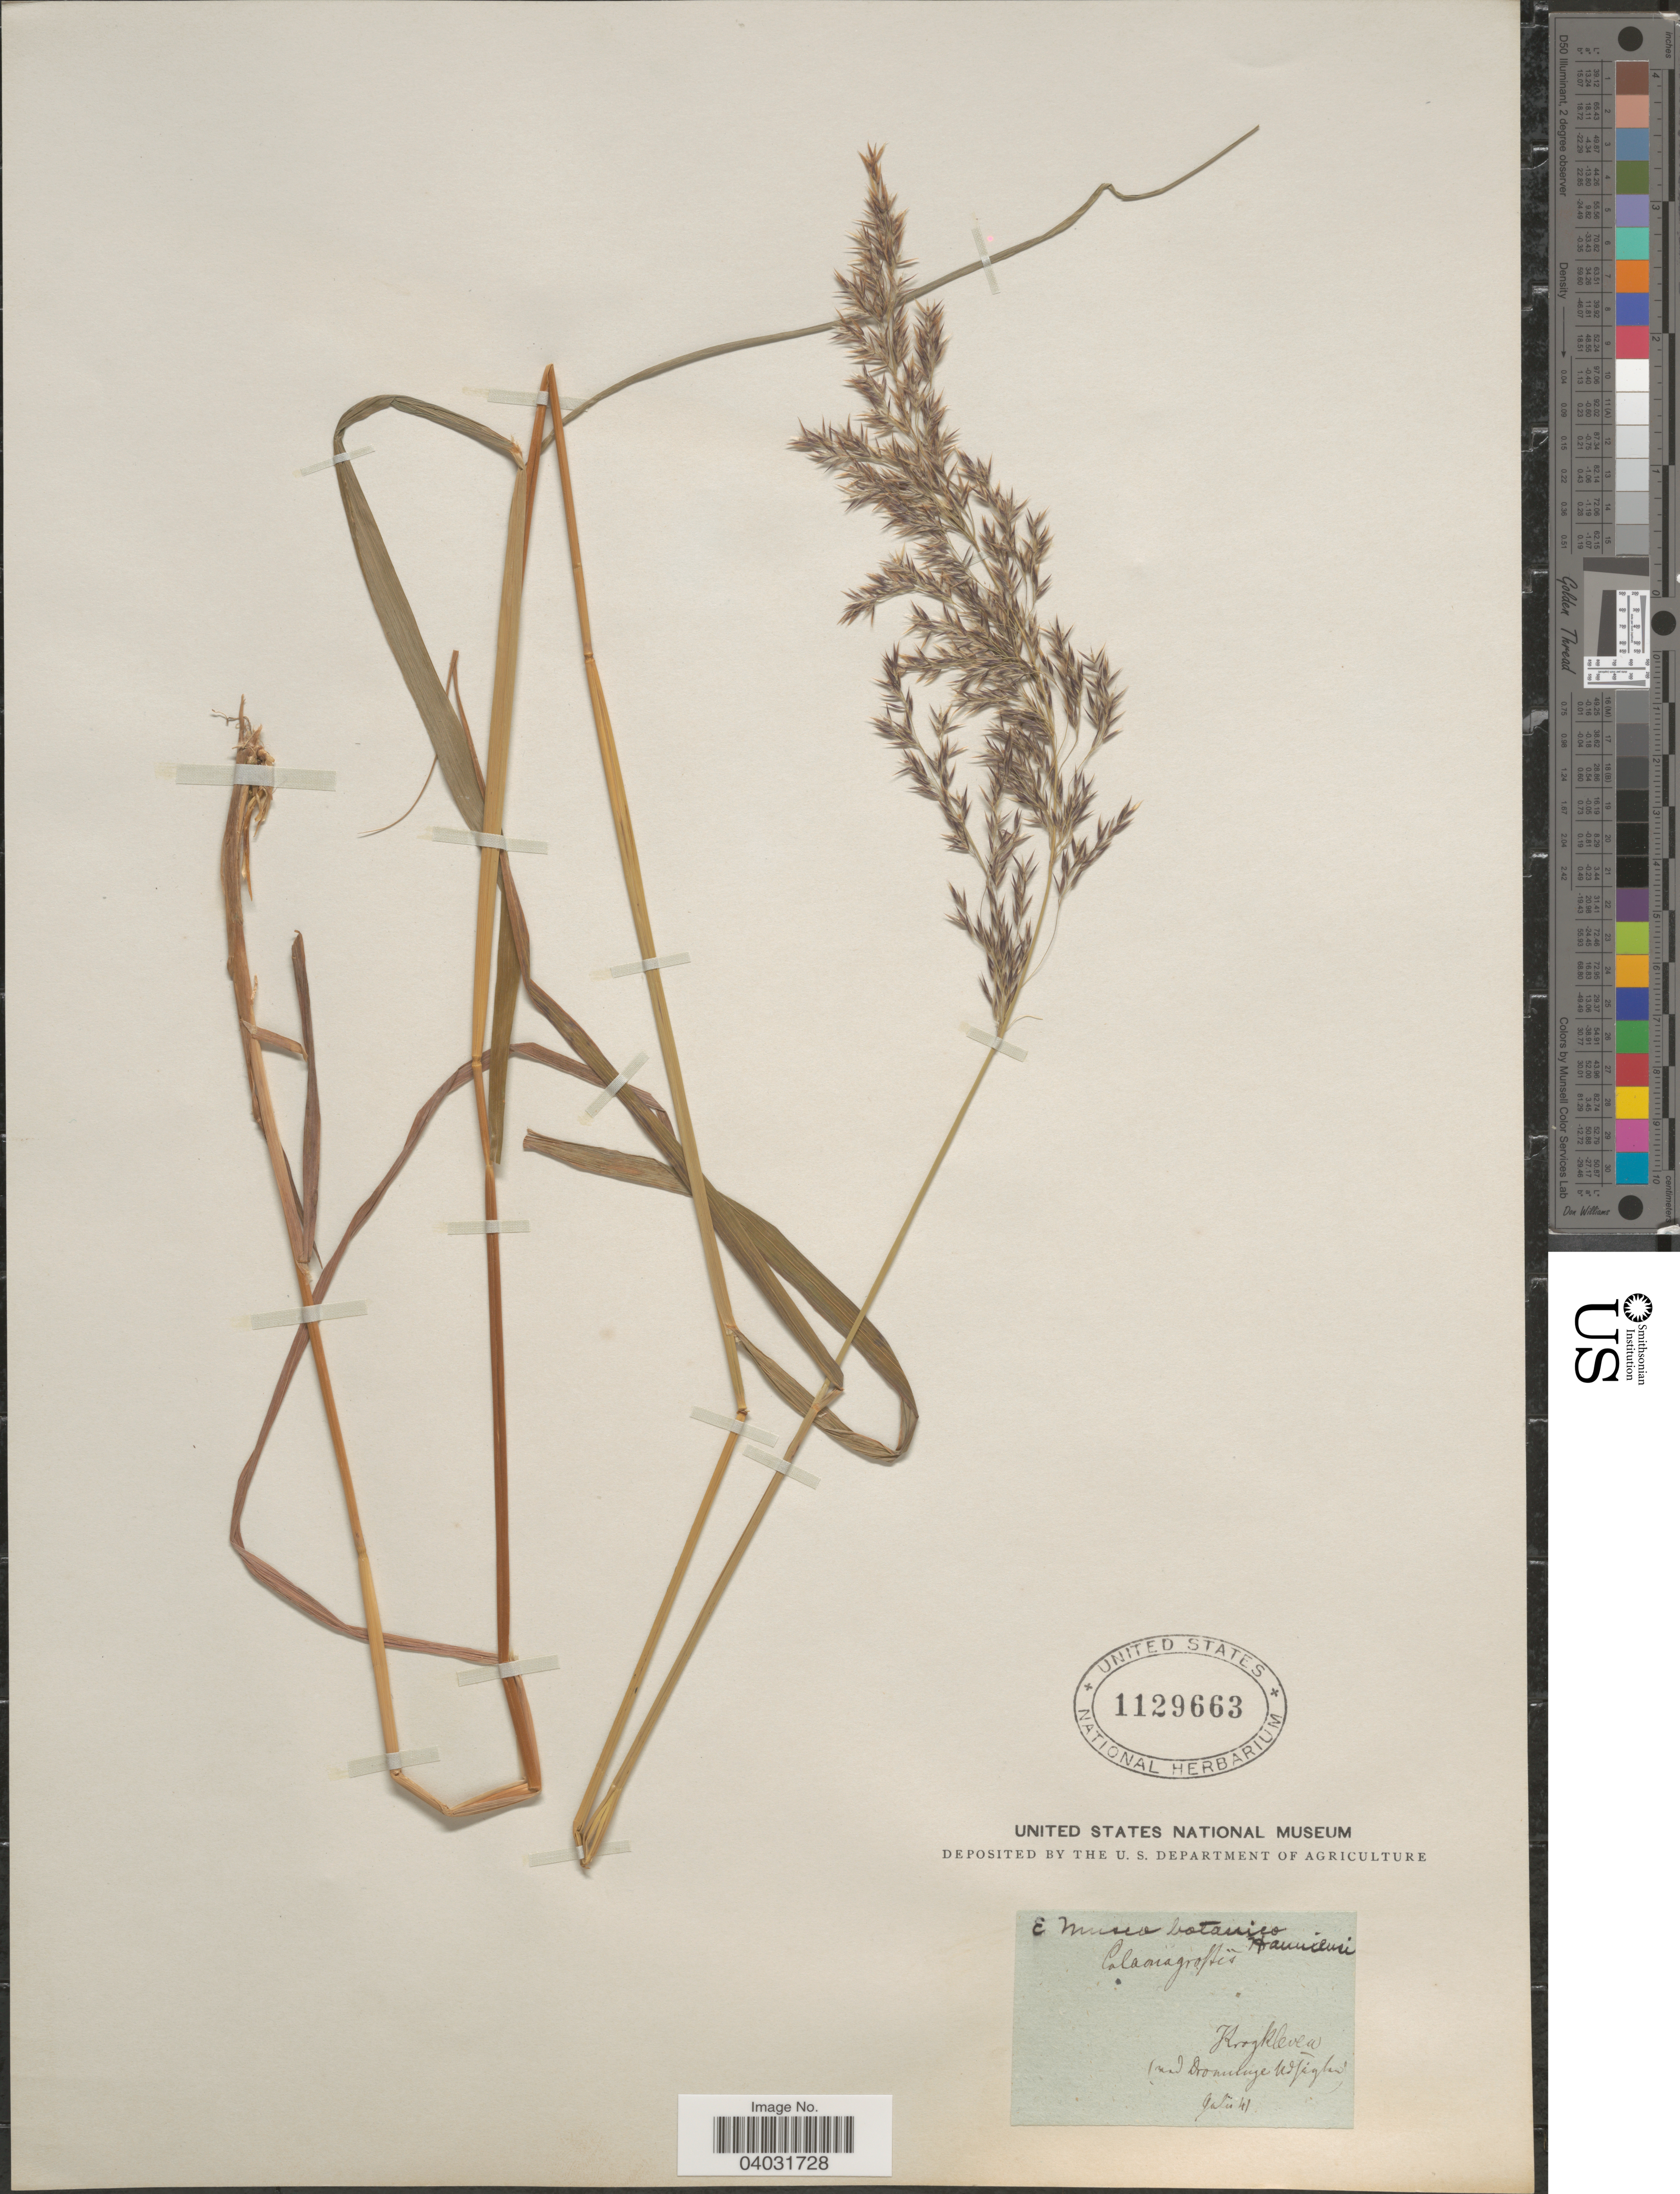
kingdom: Plantae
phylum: Tracheophyta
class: Liliopsida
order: Poales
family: Poaceae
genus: Calamagrostis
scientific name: Calamagrostis sp.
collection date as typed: Transcribed d/m/y: /7/41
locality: Krogklevea (und Donuluge Udfeghen). [interpreted]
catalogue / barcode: US 1129663